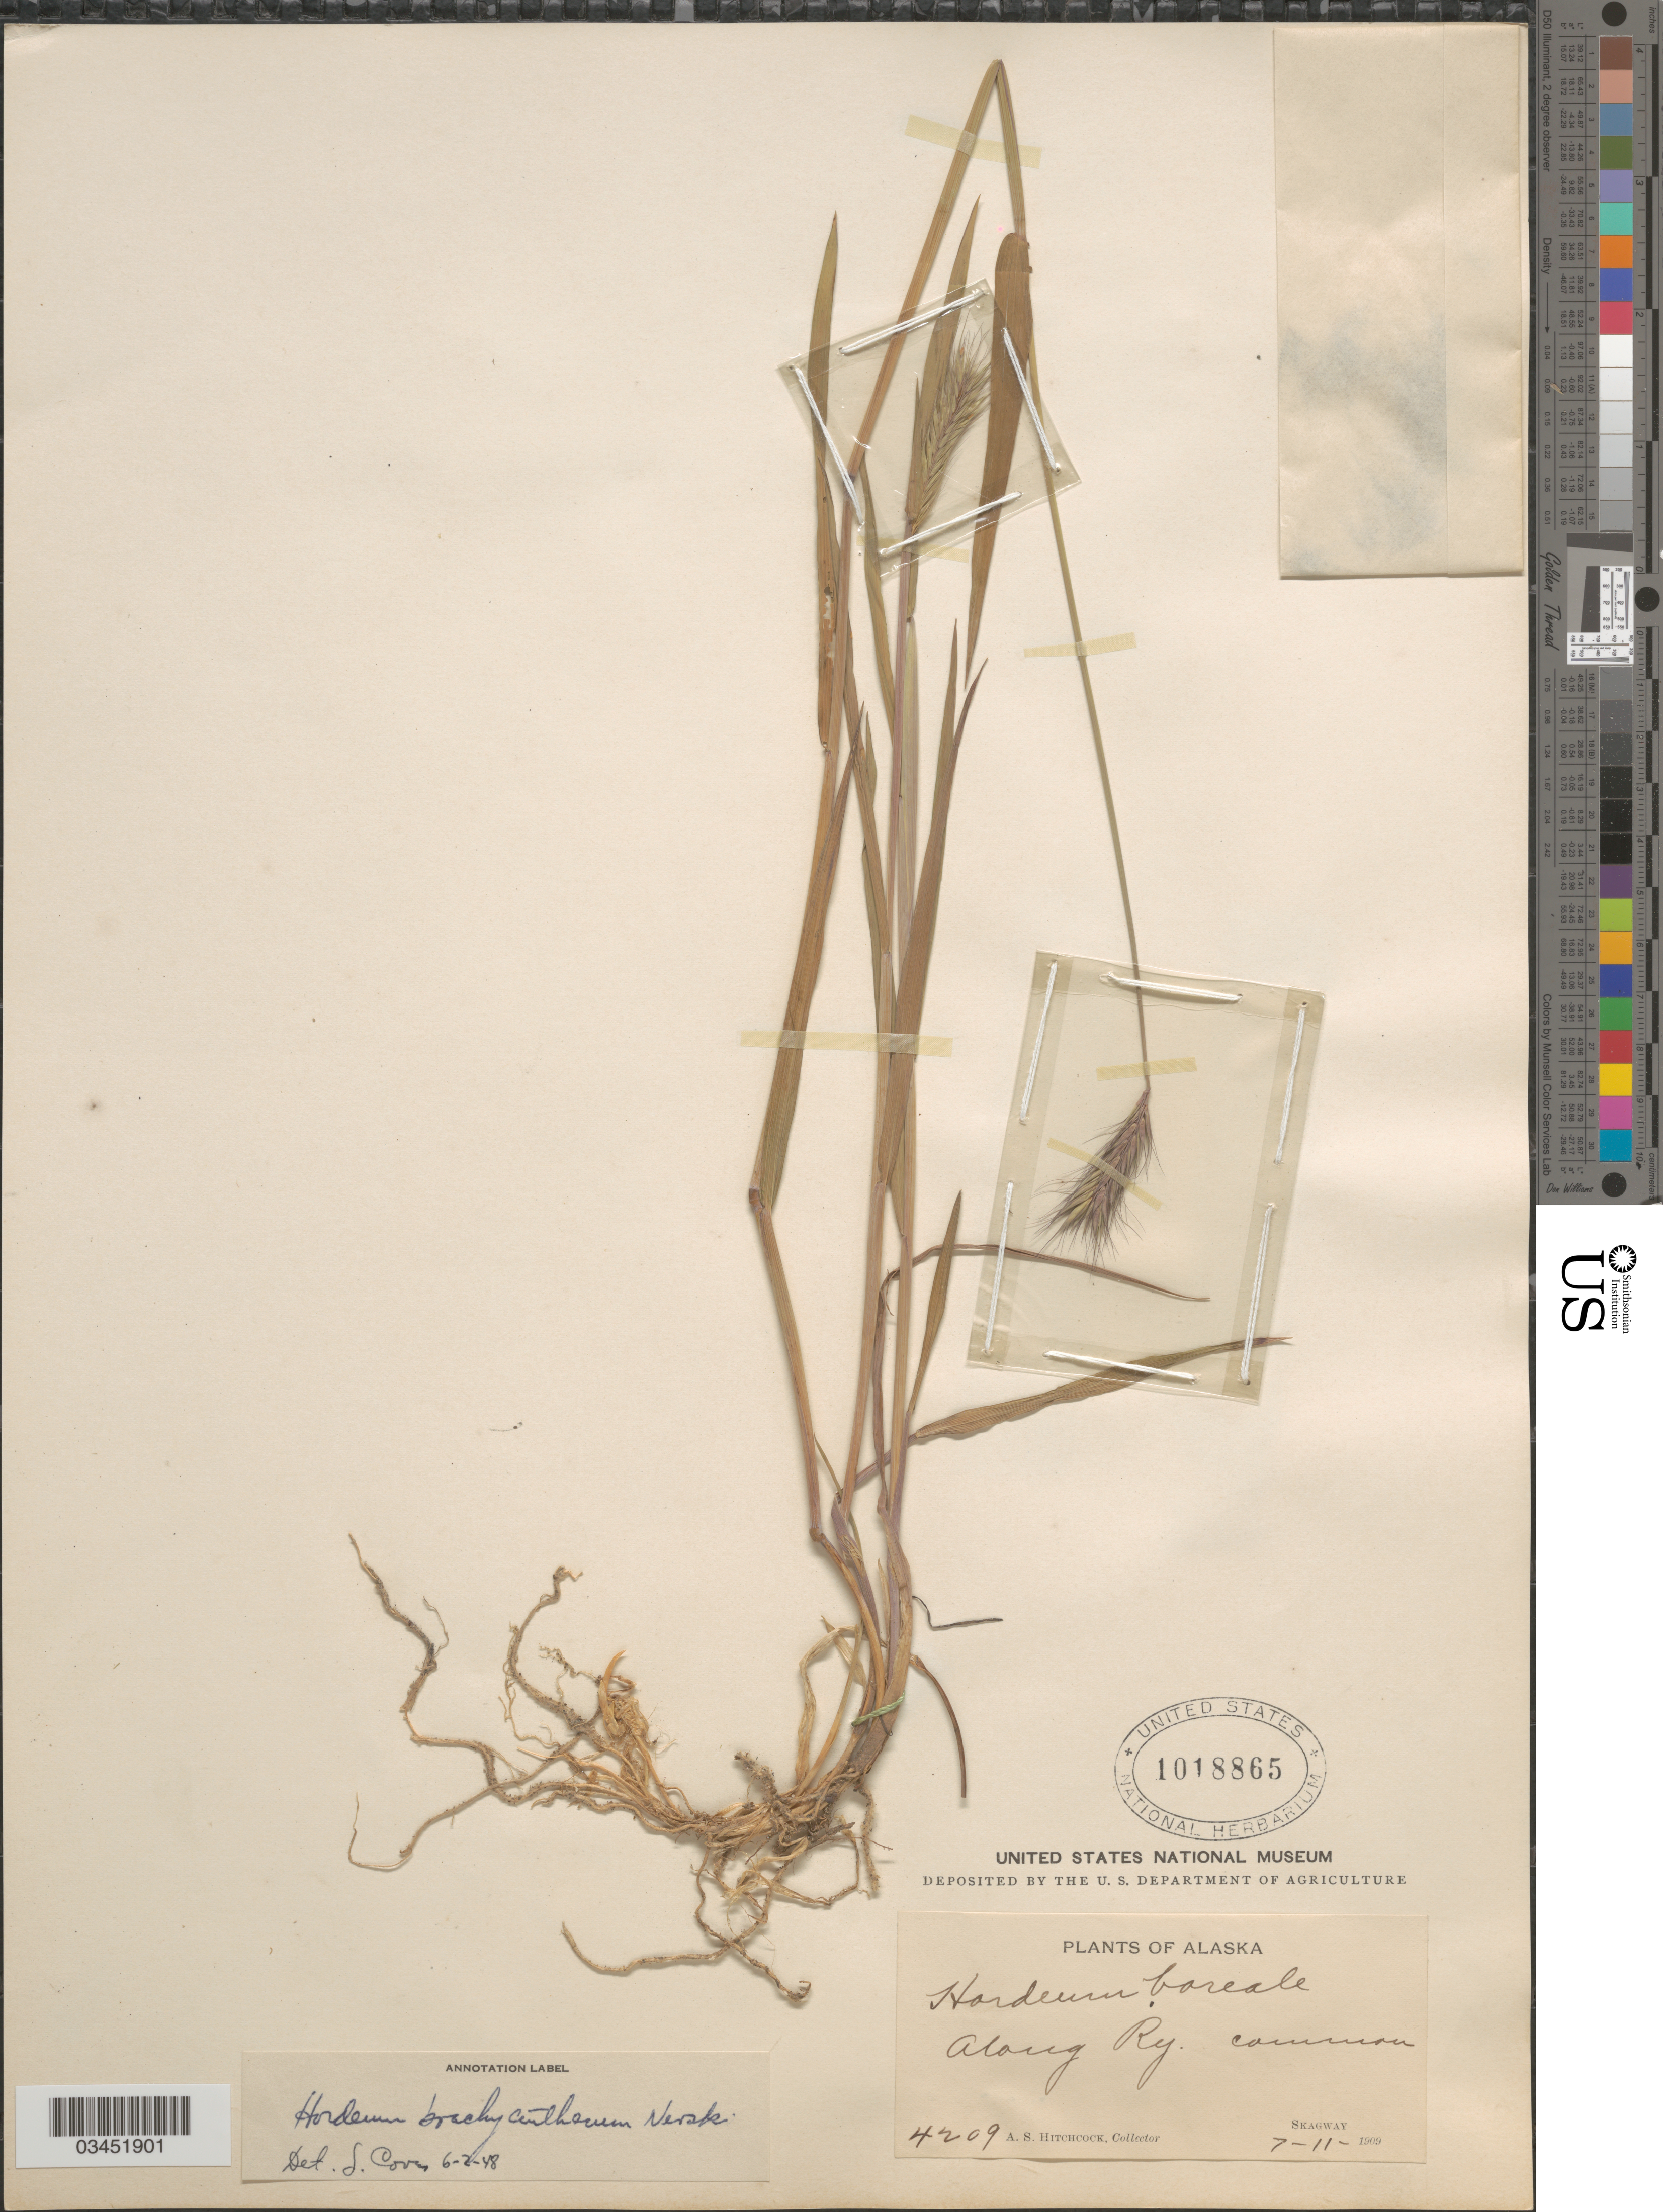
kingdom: Plantae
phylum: Tracheophyta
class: Liliopsida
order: Poales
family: Poaceae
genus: Hordeum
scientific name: Hordeum brachyantherum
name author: Nevski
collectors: A. S. Hitchcock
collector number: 4209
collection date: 1909-07-11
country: United States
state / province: Alaska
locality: Along Ry. Skagway.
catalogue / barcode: US 1018865